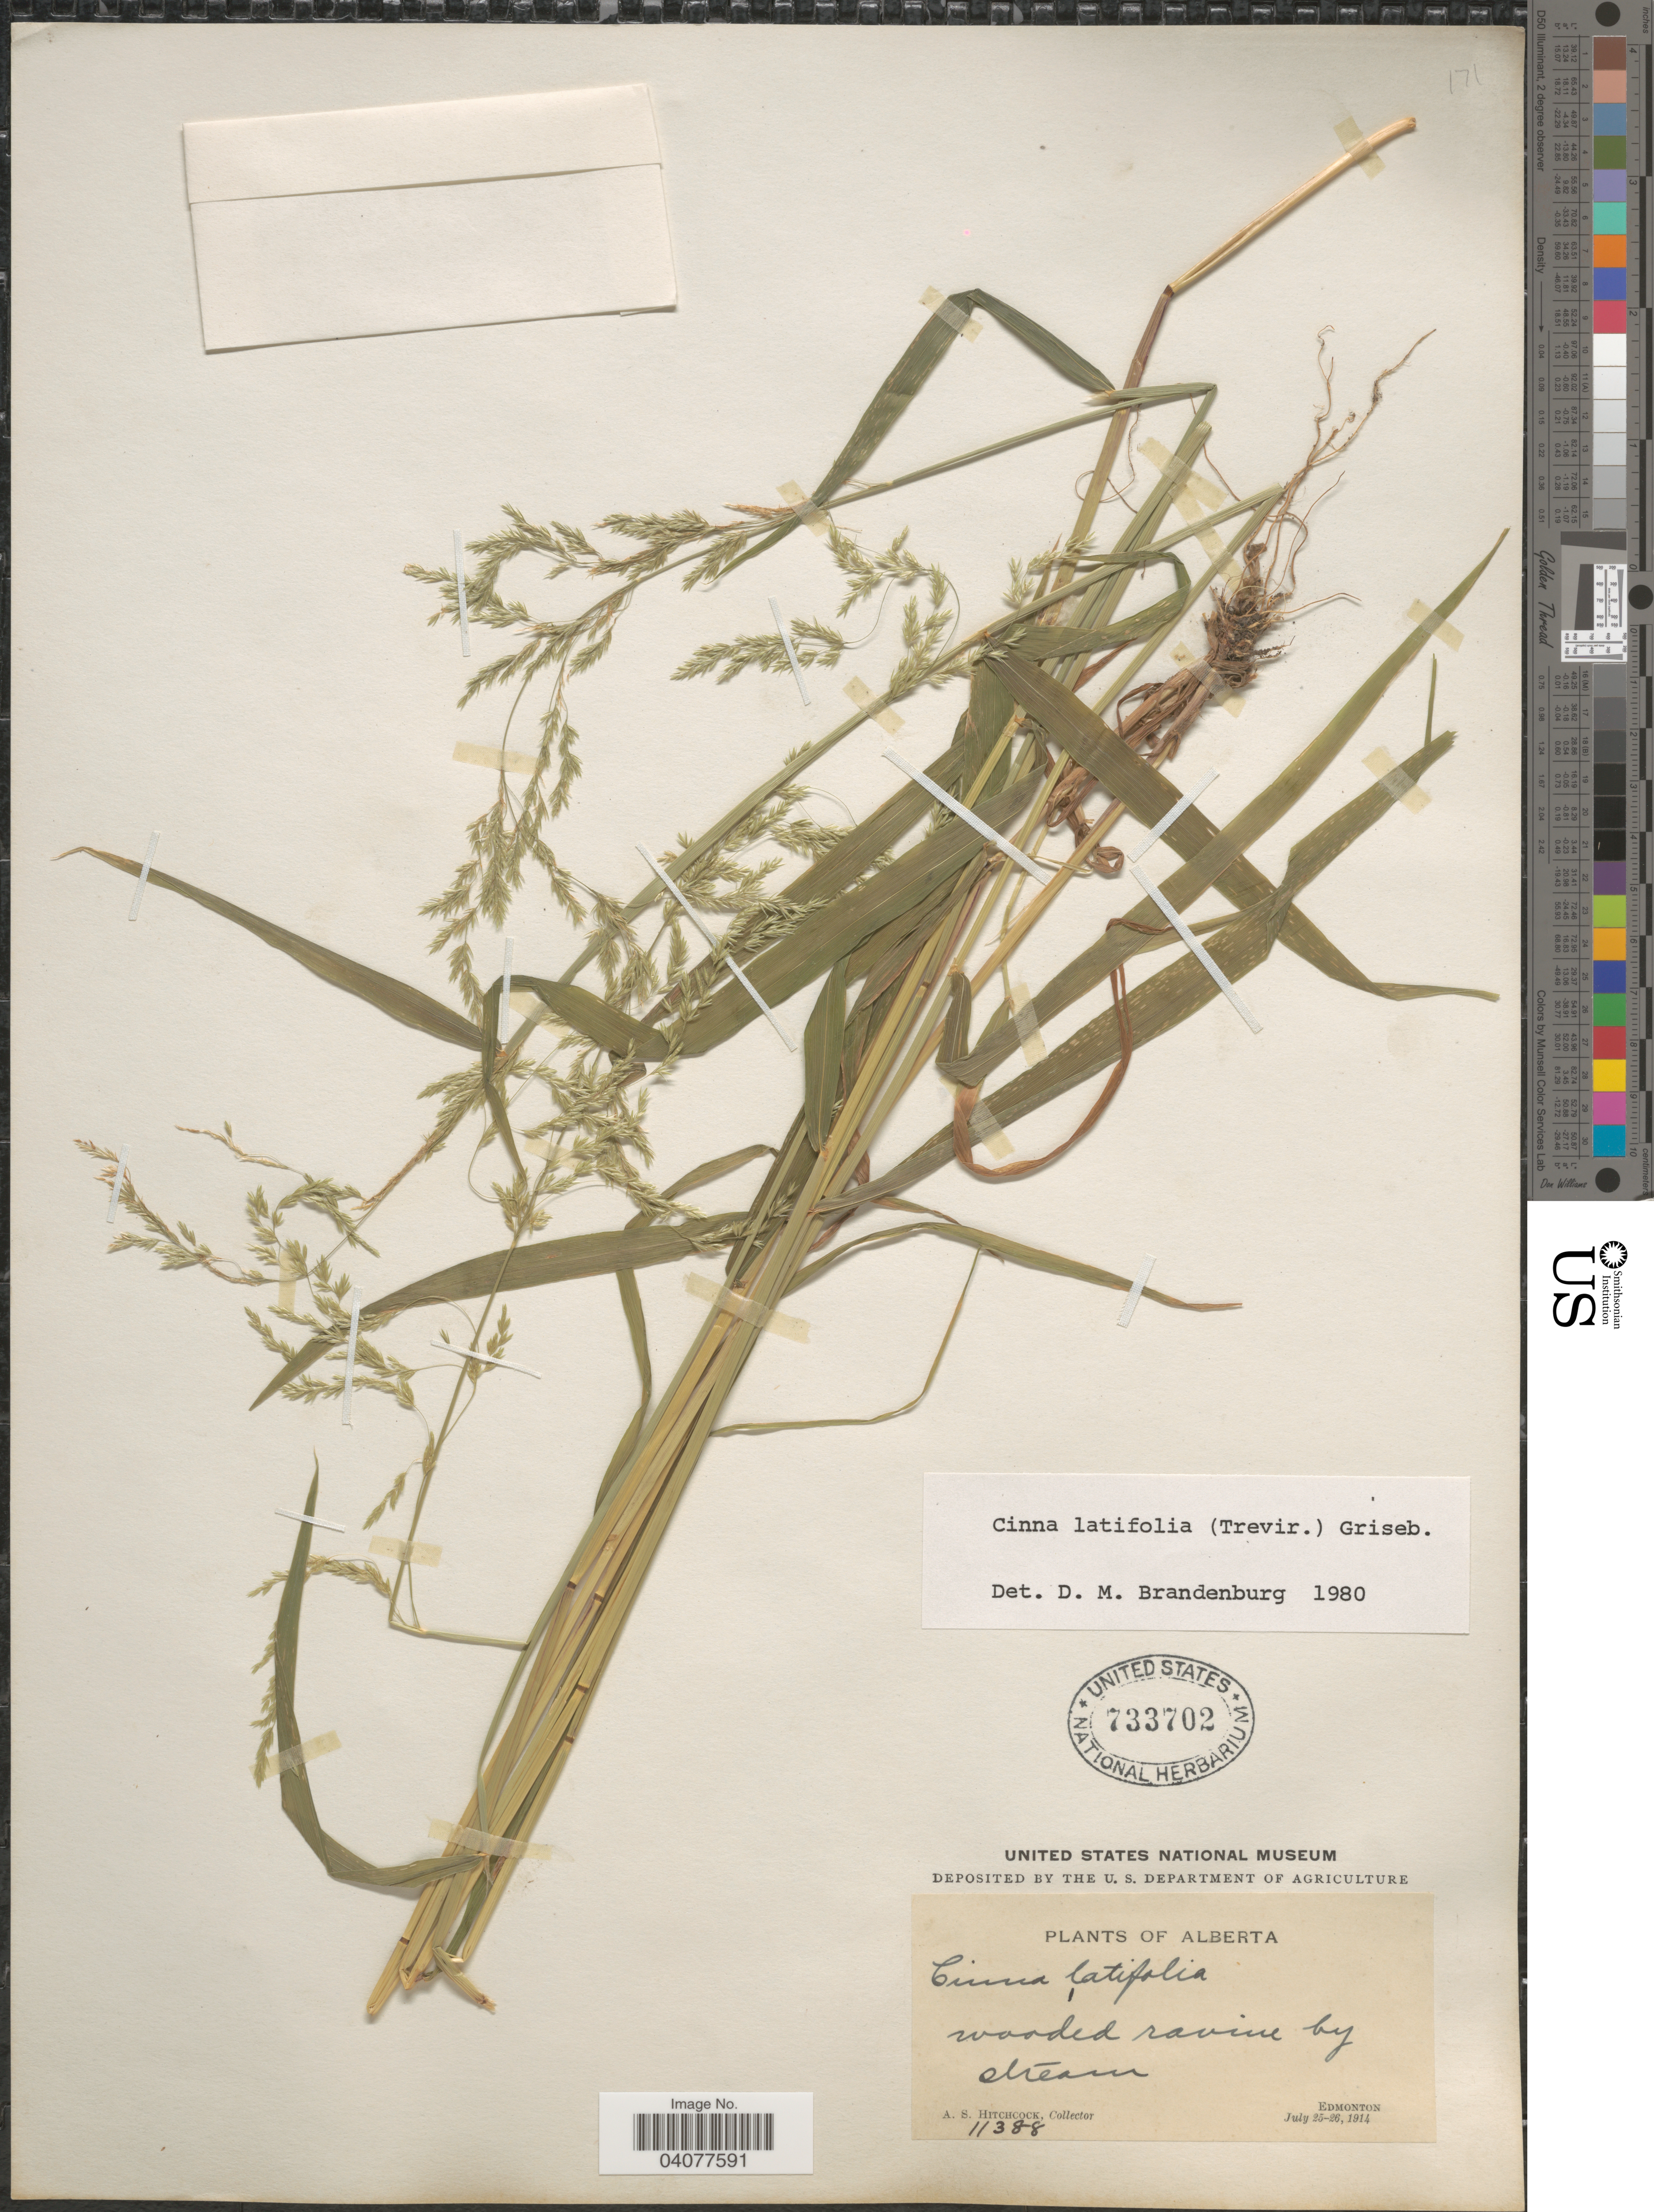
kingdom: Plantae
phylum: Tracheophyta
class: Liliopsida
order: Poales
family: Poaceae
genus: Cinna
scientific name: Cinna latifolia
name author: (Trevir. ex Goeppert) Griseb.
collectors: A. S. Hitchcock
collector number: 11388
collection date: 1914-07-25/1914-07-26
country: Canada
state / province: Alberta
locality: Wooded ravine by stream. Edmonton.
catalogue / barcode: US 733702